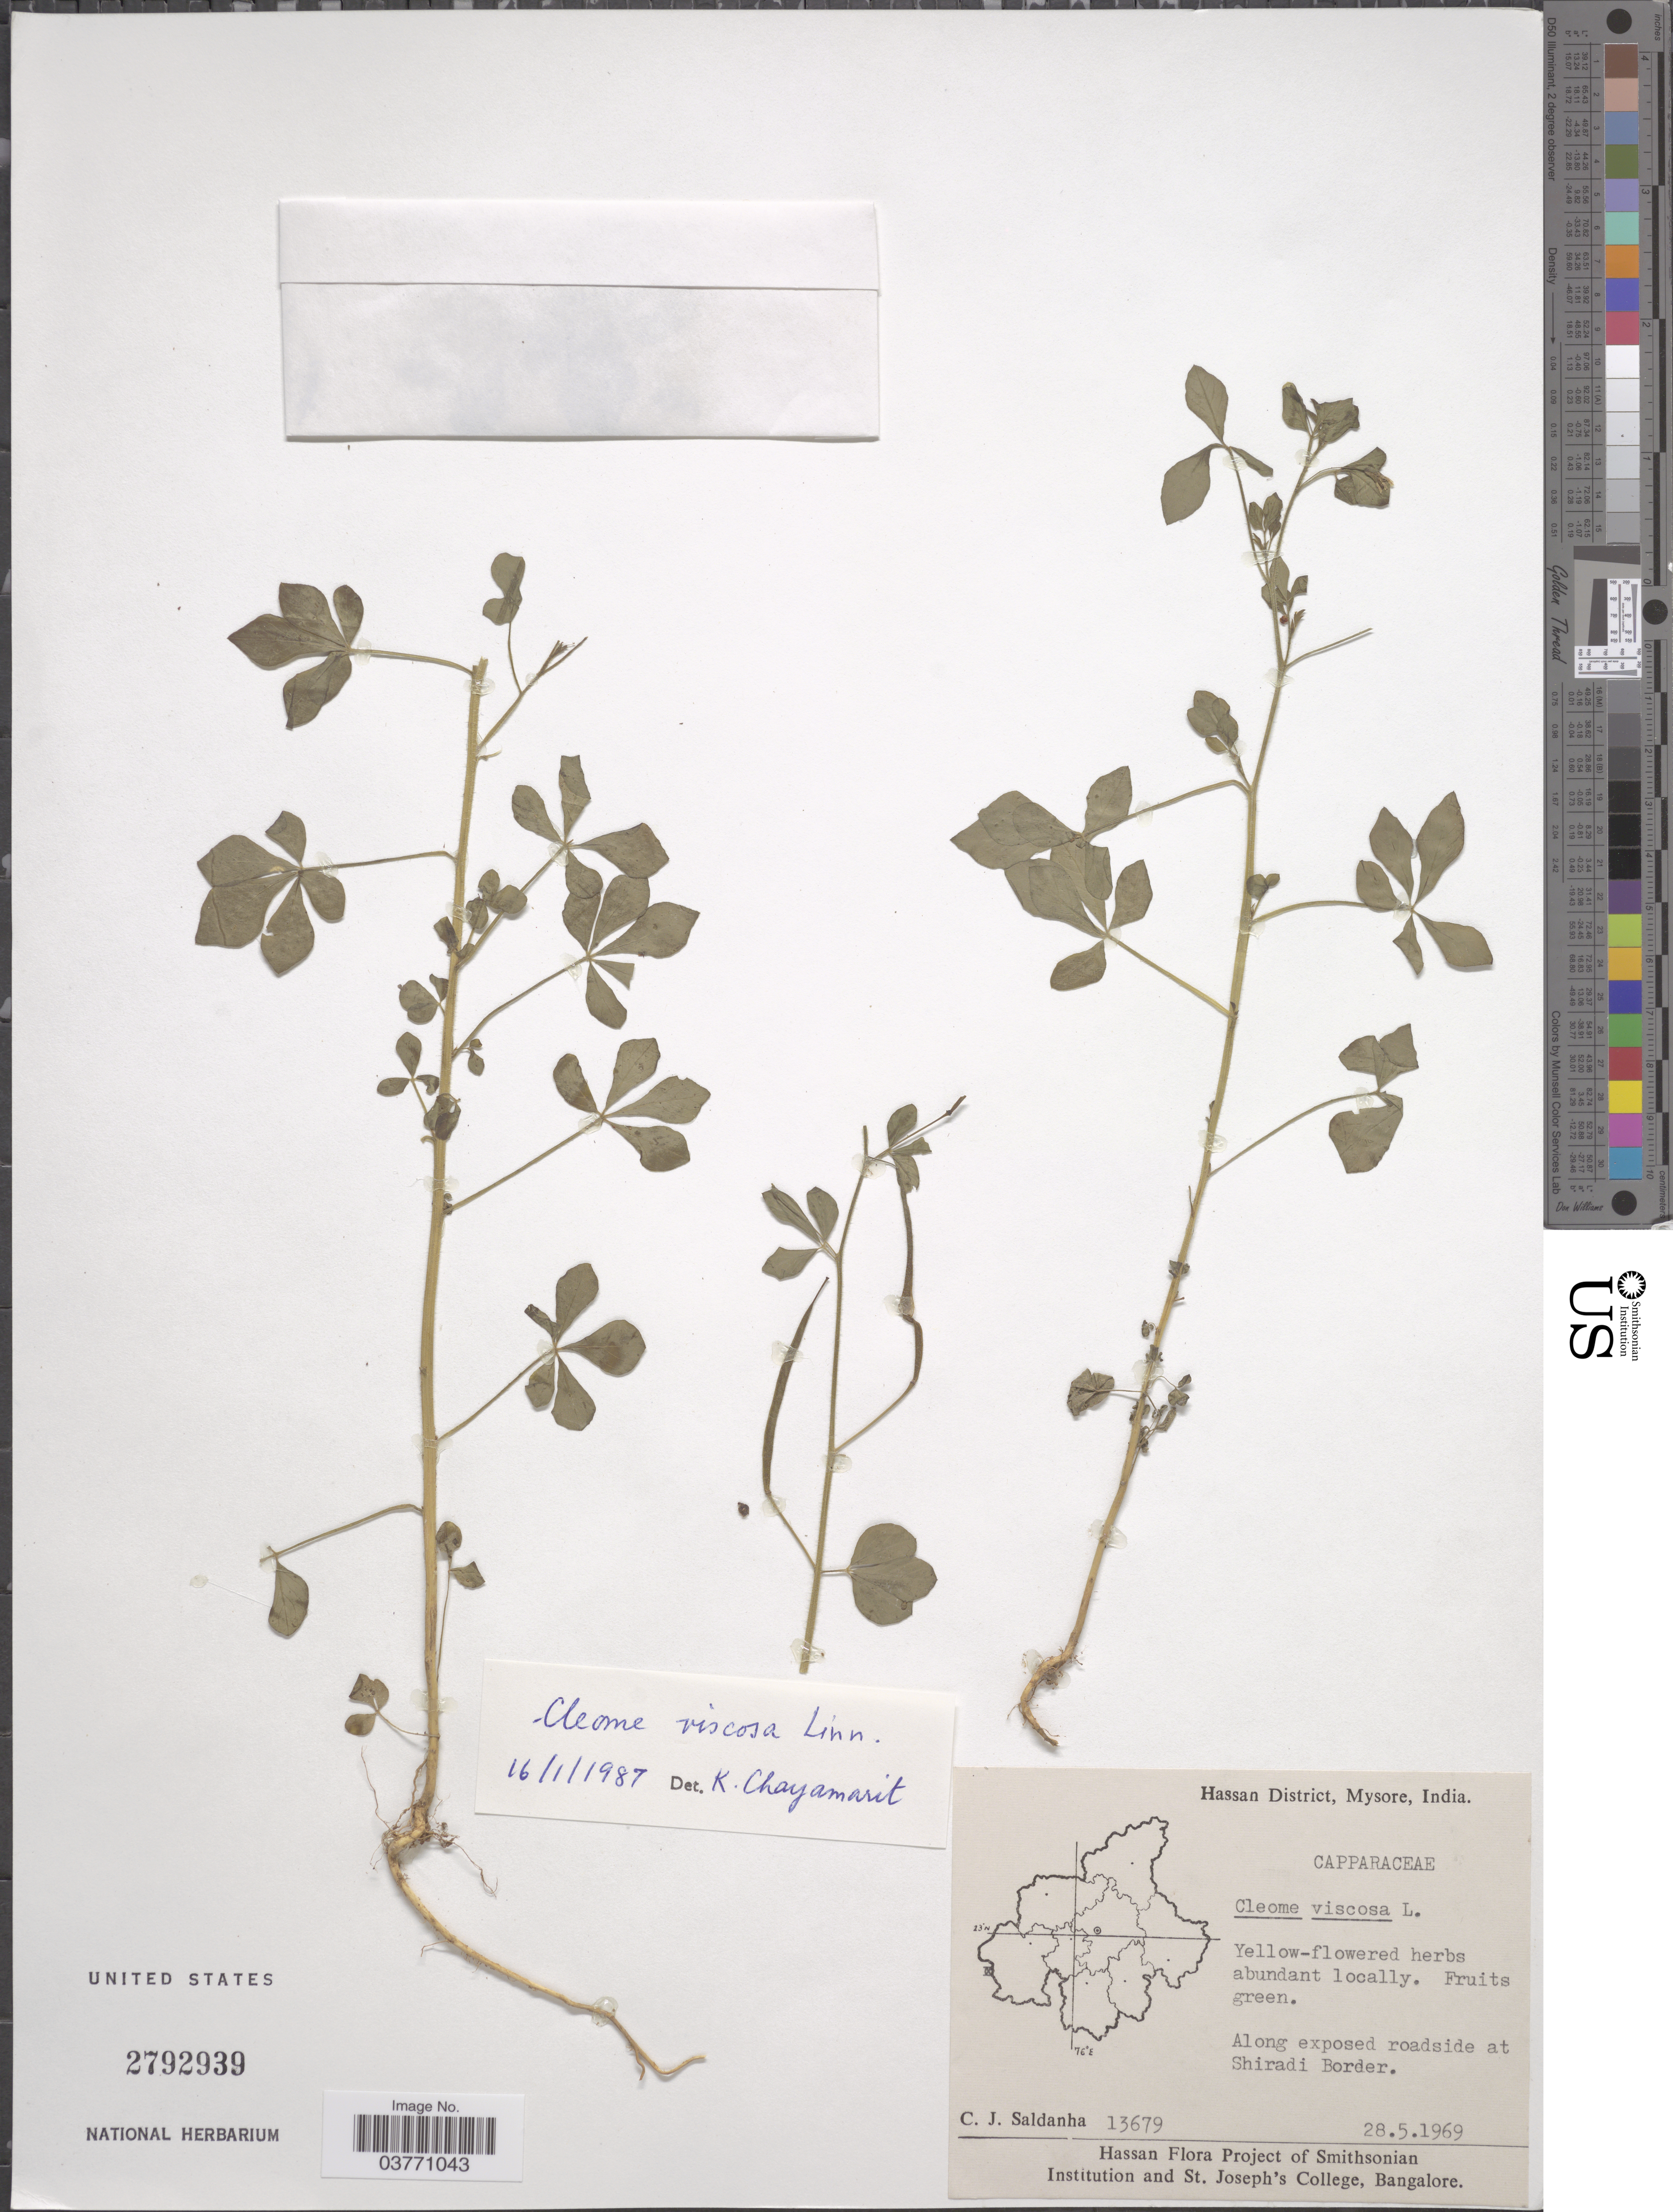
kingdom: Plantae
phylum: Tracheophyta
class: Magnoliopsida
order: Brassicales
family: Cleomaceae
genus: Arivela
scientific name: Arivela viscosa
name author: (L.) Raf.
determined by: Strong, M. T., (US), Smithsonian Institution - National Museum of Natural History (UNITED STATES)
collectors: C. J. Saldanha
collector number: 13679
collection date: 1969-05-28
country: India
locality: Hassan District, Mysore. Along exposed roadside at Shiradi Border.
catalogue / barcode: US 2792939